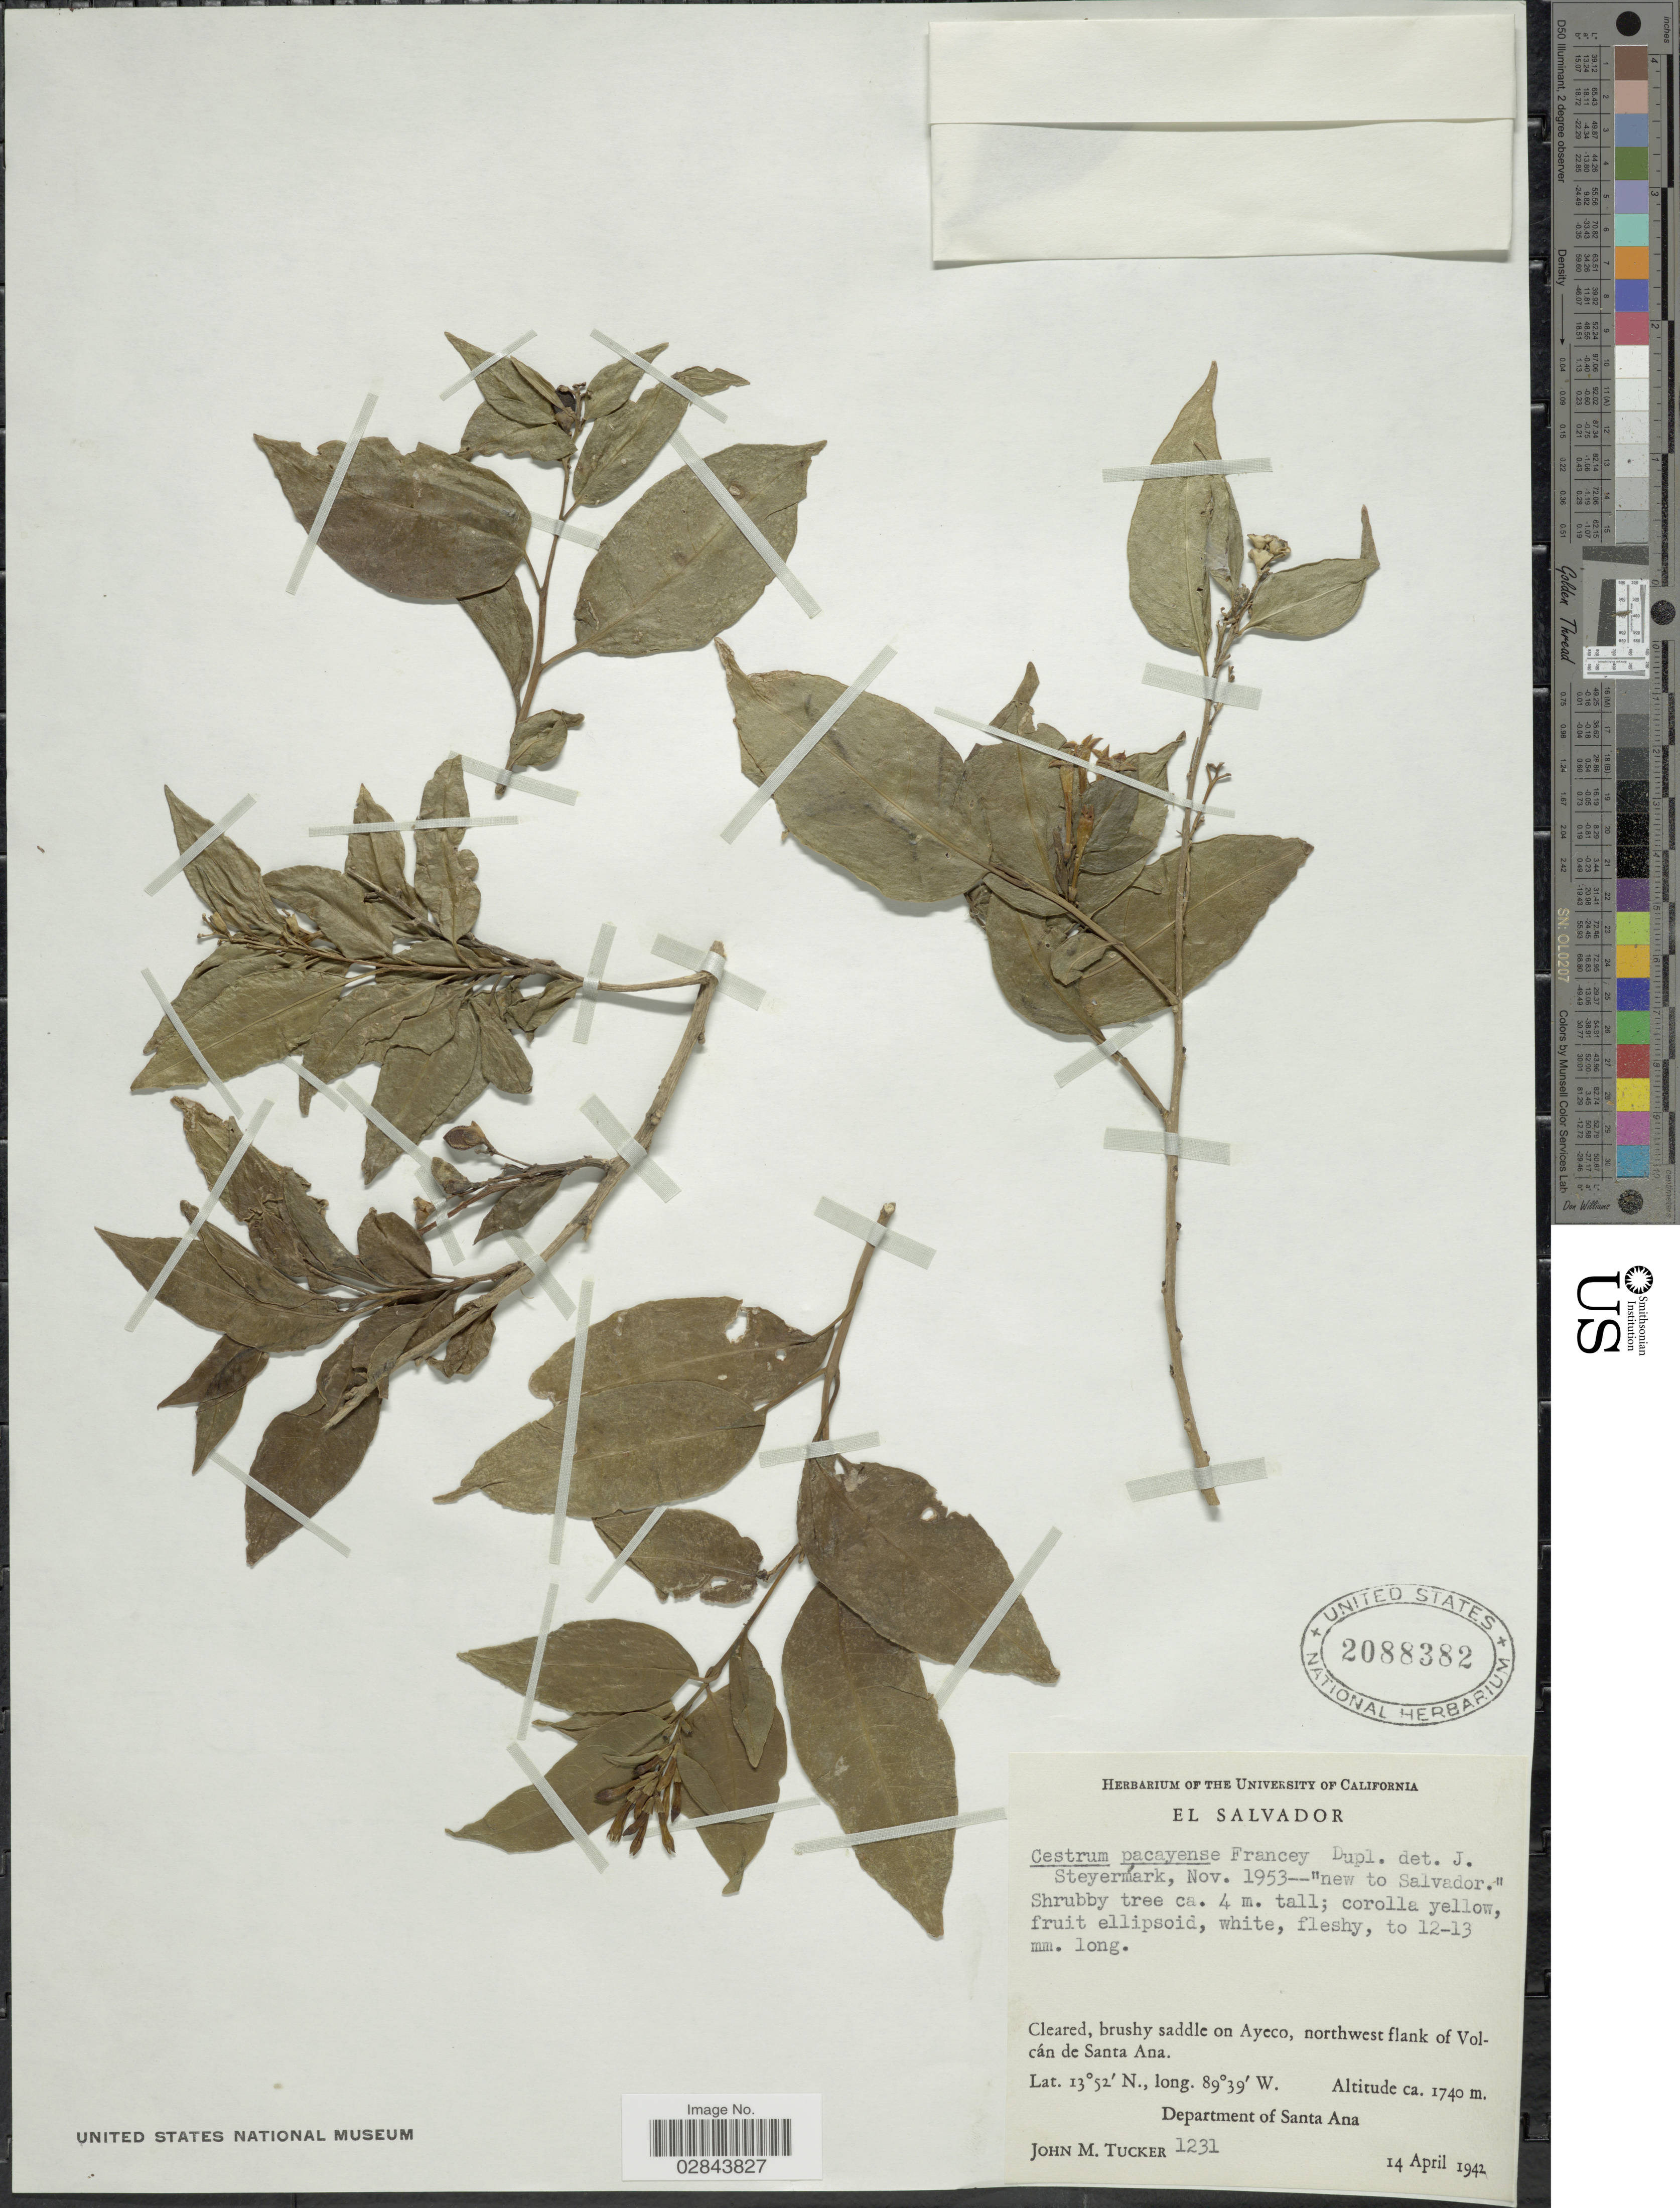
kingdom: Plantae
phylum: Tracheophyta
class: Magnoliopsida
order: Solanales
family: Solanaceae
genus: Cestrum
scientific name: Cestrum pacayense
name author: Francey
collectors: J. M. Tucker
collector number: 1231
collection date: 1942-04-14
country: El Salvador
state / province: Santa Ana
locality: Cleared, brushy saddle on Ayeco, northwest flank of Volcán de Santa Ana.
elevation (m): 1740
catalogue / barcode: US 2088382